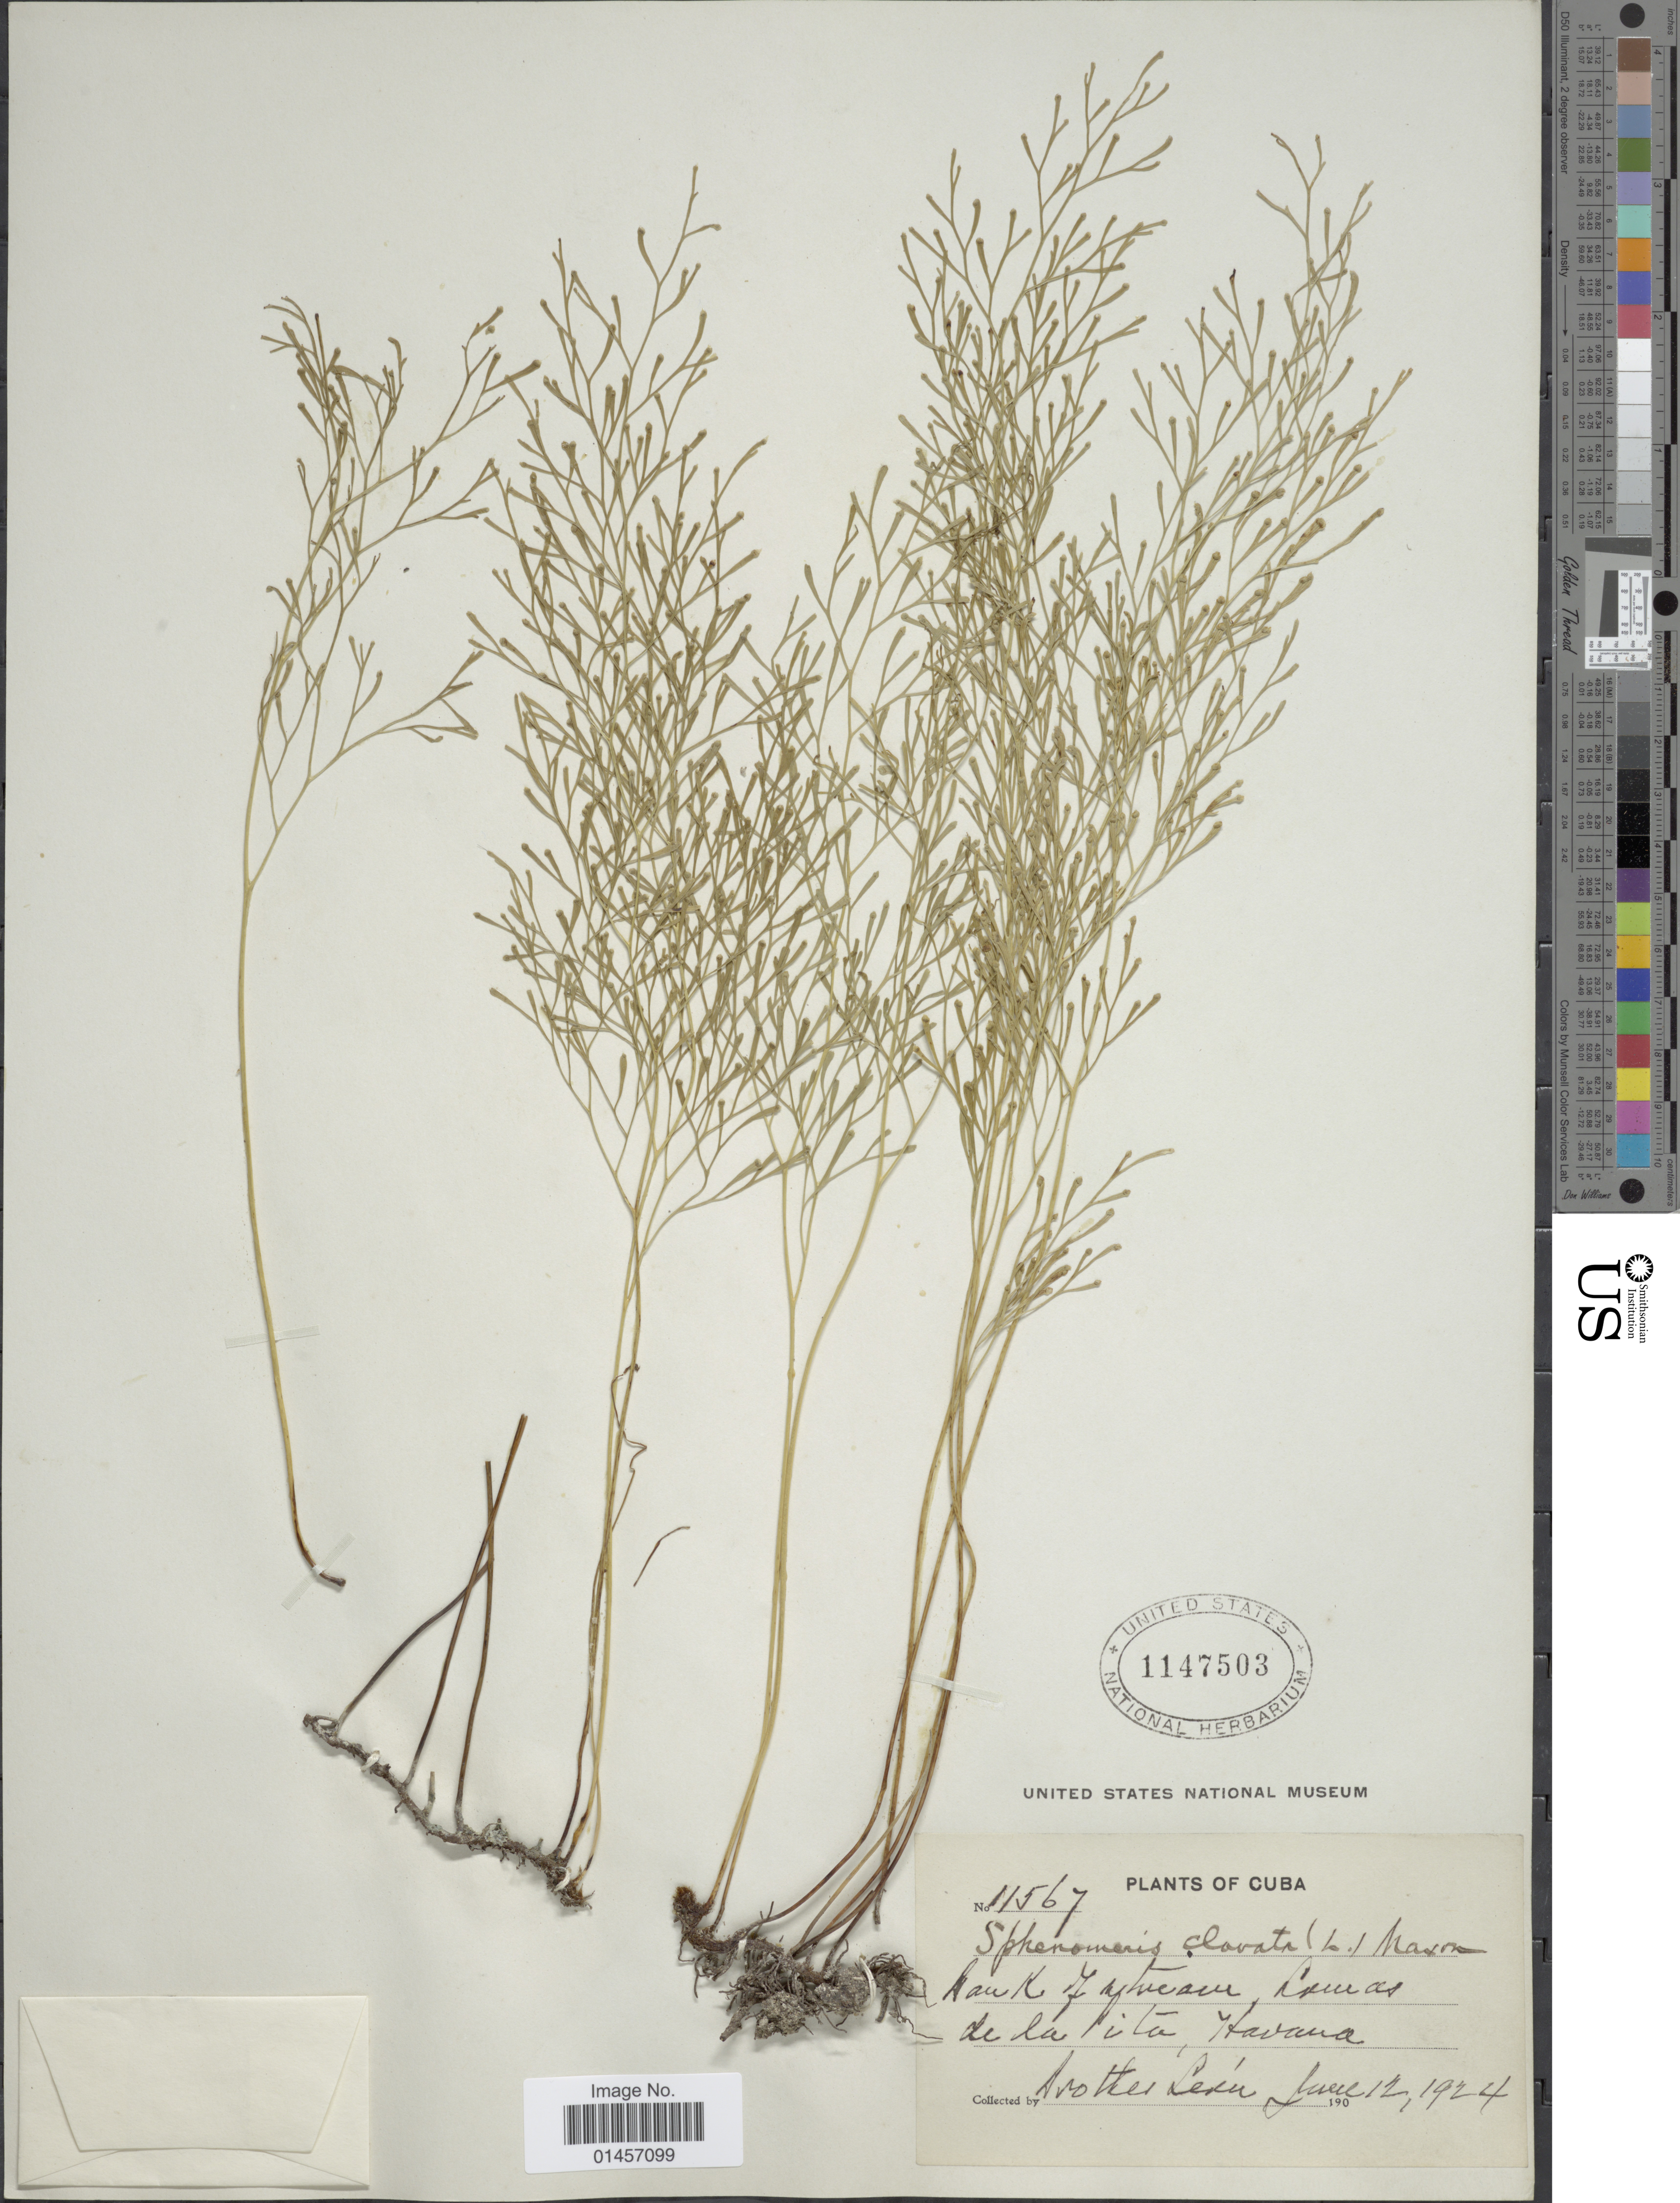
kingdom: Plantae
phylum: Tracheophyta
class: Polypodiopsida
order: Polypodiales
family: Lindsaeaceae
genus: Sphenomeris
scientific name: Sphenomeris clavata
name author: (L.) Maxon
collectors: P. Bartsch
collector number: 11567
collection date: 1924-06-12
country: Cuba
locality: Cuba, de la Vita Havana.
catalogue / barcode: US 1147503